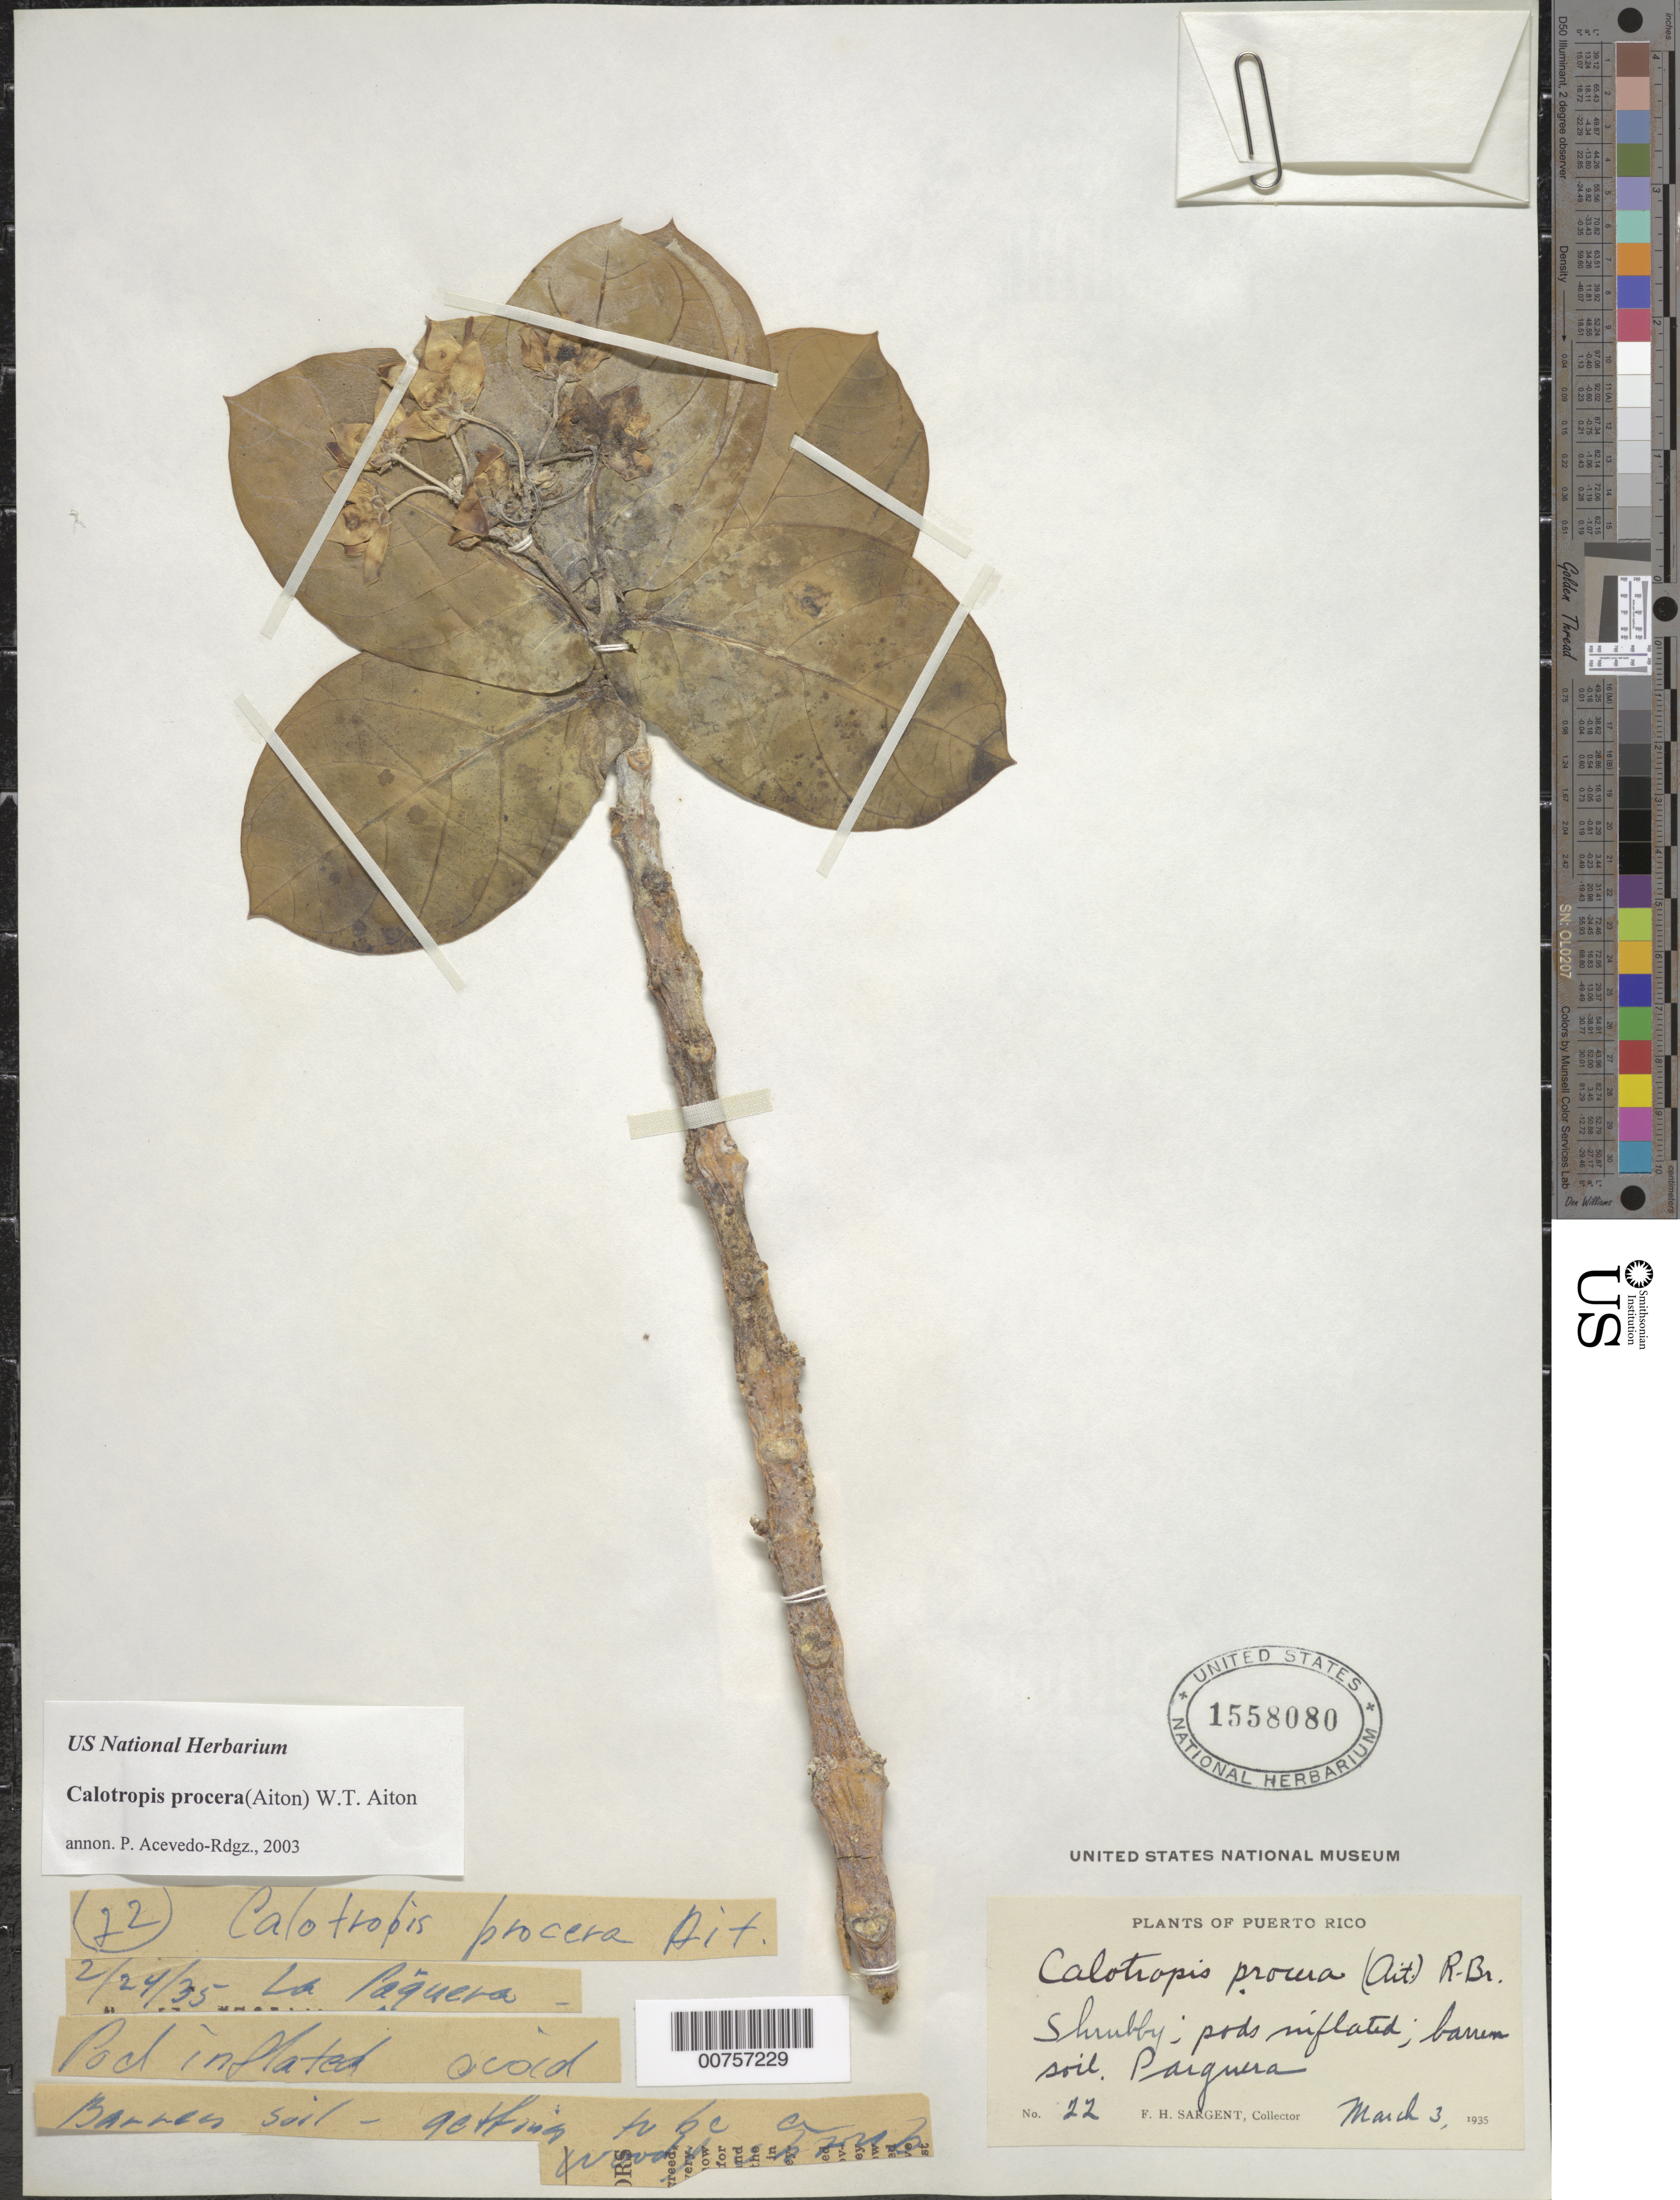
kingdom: Plantae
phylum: Tracheophyta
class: Magnoliopsida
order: Gentianales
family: Apocynaceae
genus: Calotropis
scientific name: Calotropis procera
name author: (Aiton) W.T. Aiton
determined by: Acevedo-Rodríguez, P., (BOT), Smithsonian Institution - National Museum of Natural History (UNITED STATES)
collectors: F. H. Sargent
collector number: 22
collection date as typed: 03 Mar 1935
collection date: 1935-03-03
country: Puerto Rico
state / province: Lajas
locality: Parguera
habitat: Barren soil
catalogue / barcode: US 1558080